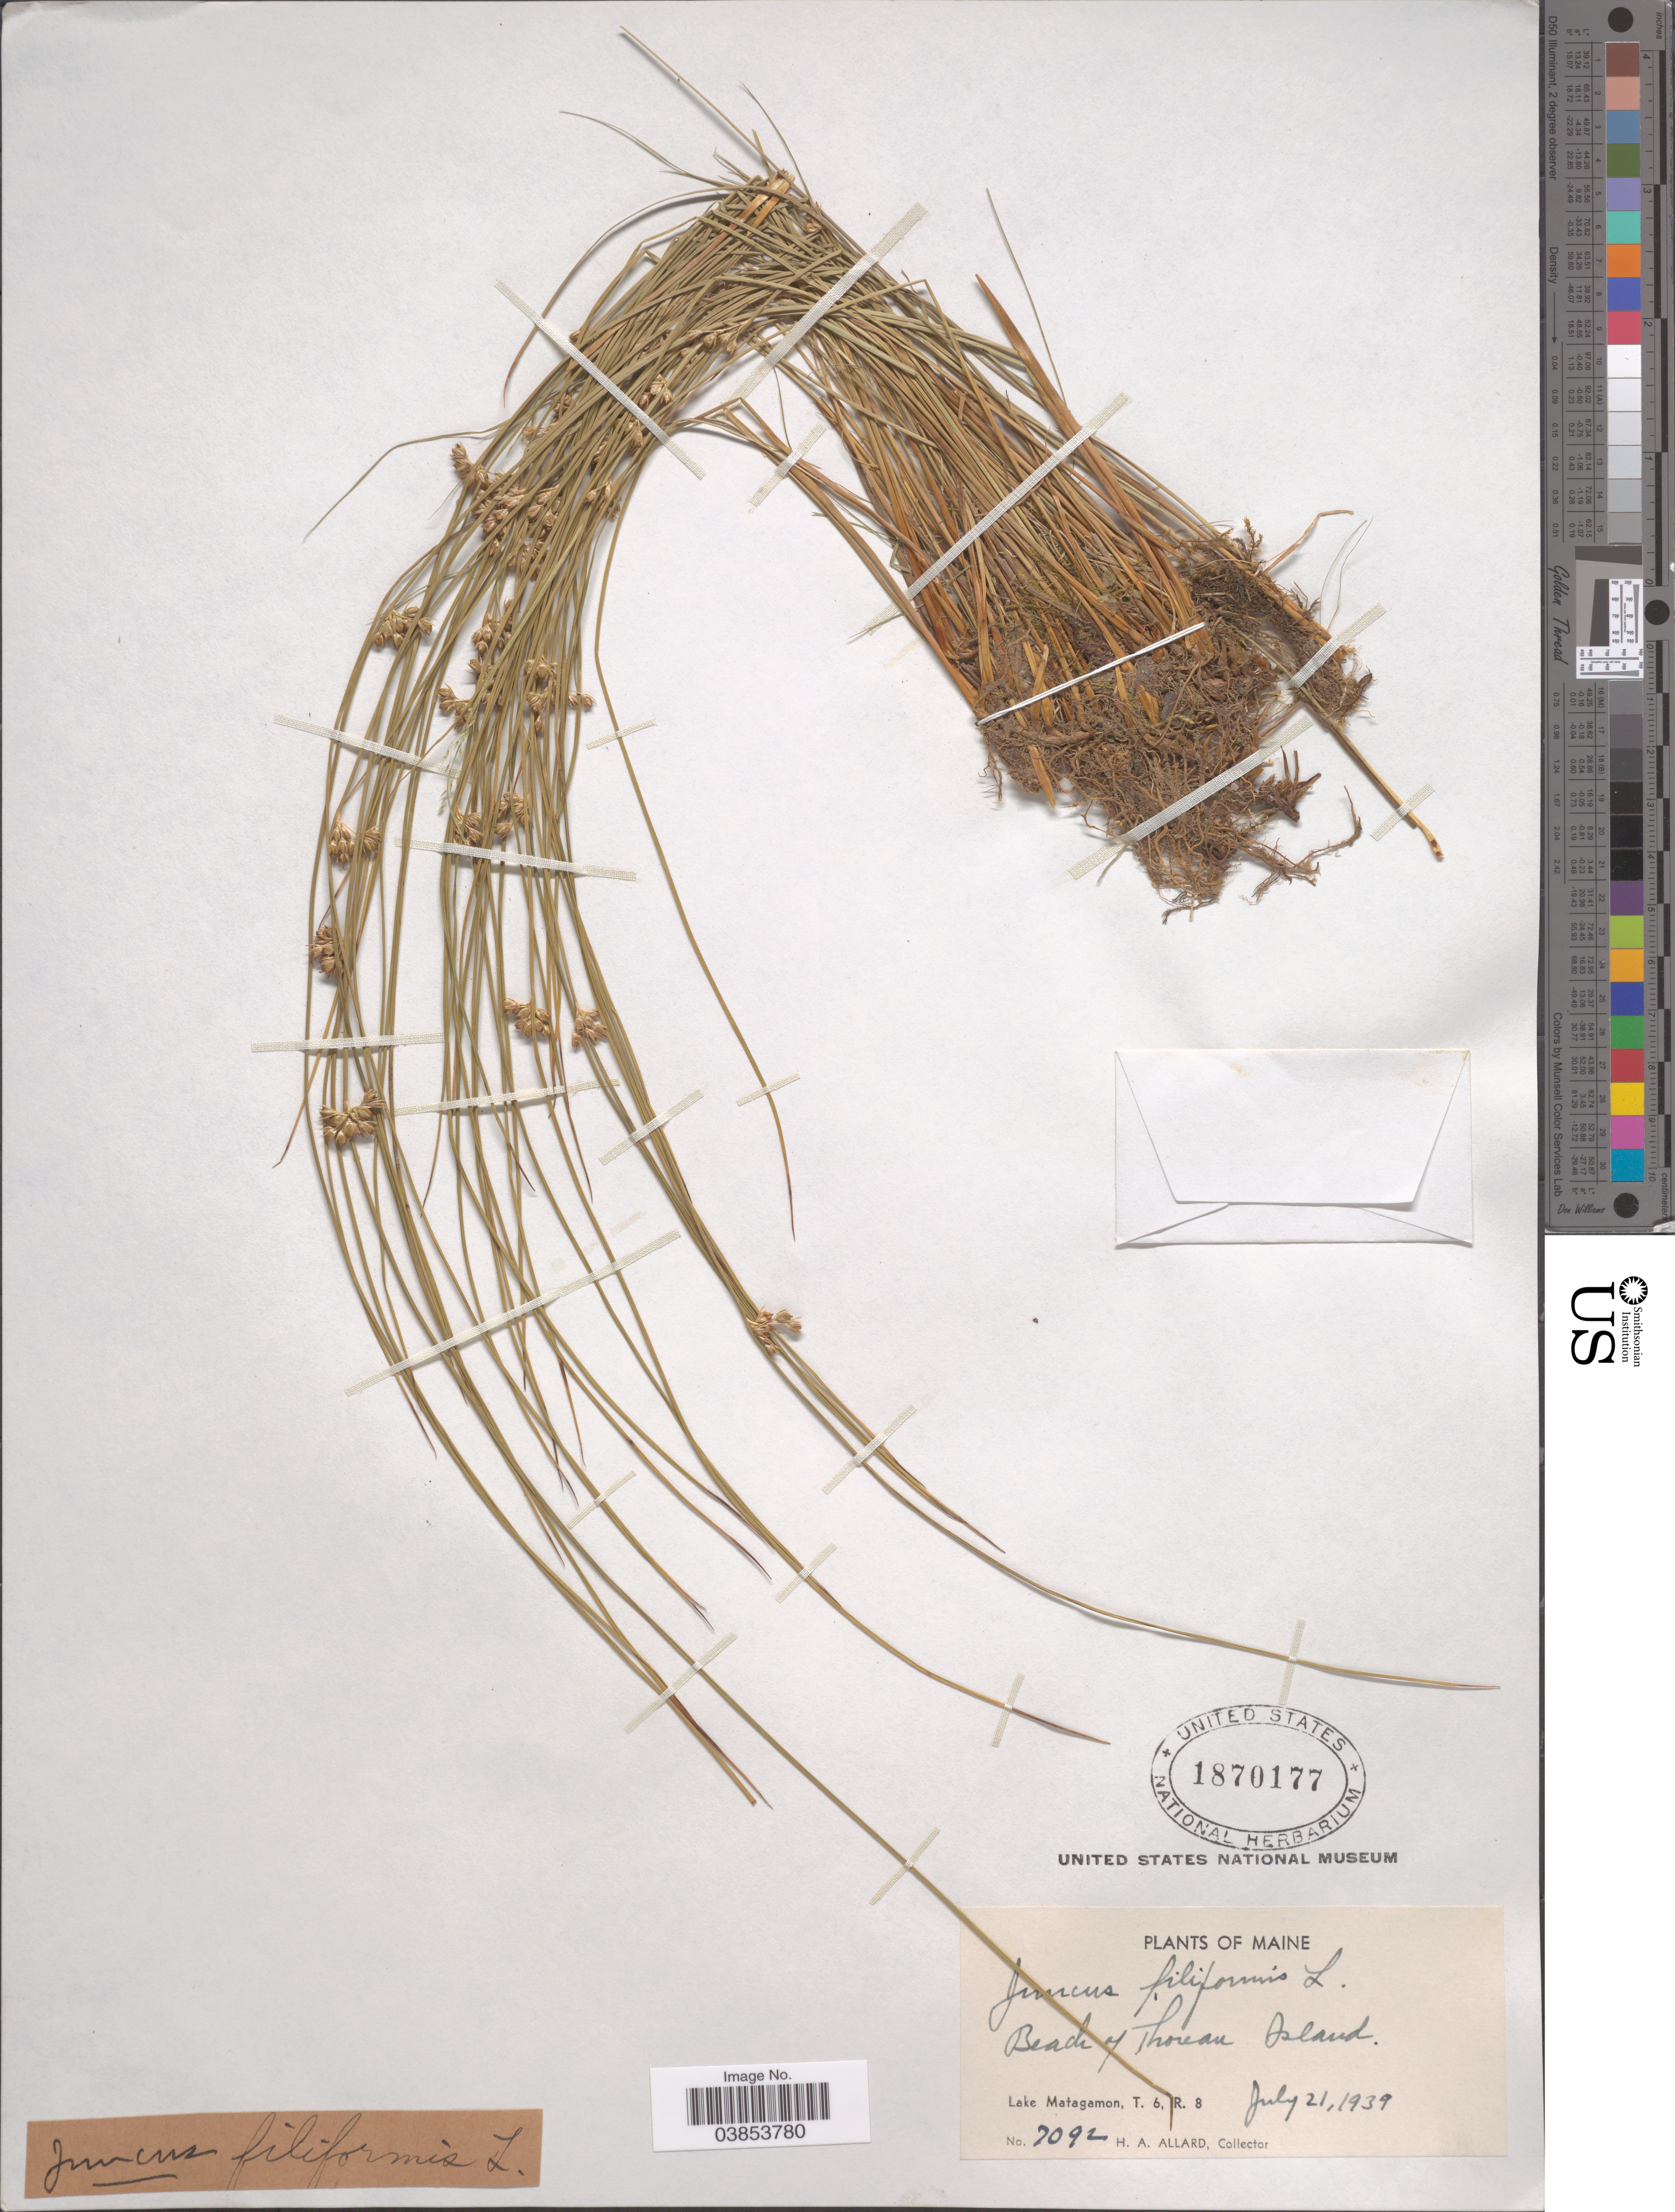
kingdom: Plantae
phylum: Tracheophyta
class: Liliopsida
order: Poales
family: Juncaceae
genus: Juncus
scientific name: Juncus filiformis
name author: L.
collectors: H. A. Allard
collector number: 7092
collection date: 1939-07-21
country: United States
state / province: Maine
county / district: Piscataquis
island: Thoreau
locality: Beach of Thoreau Island. Lake Matagamon, T. 6, R. 8.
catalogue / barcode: US 1870177